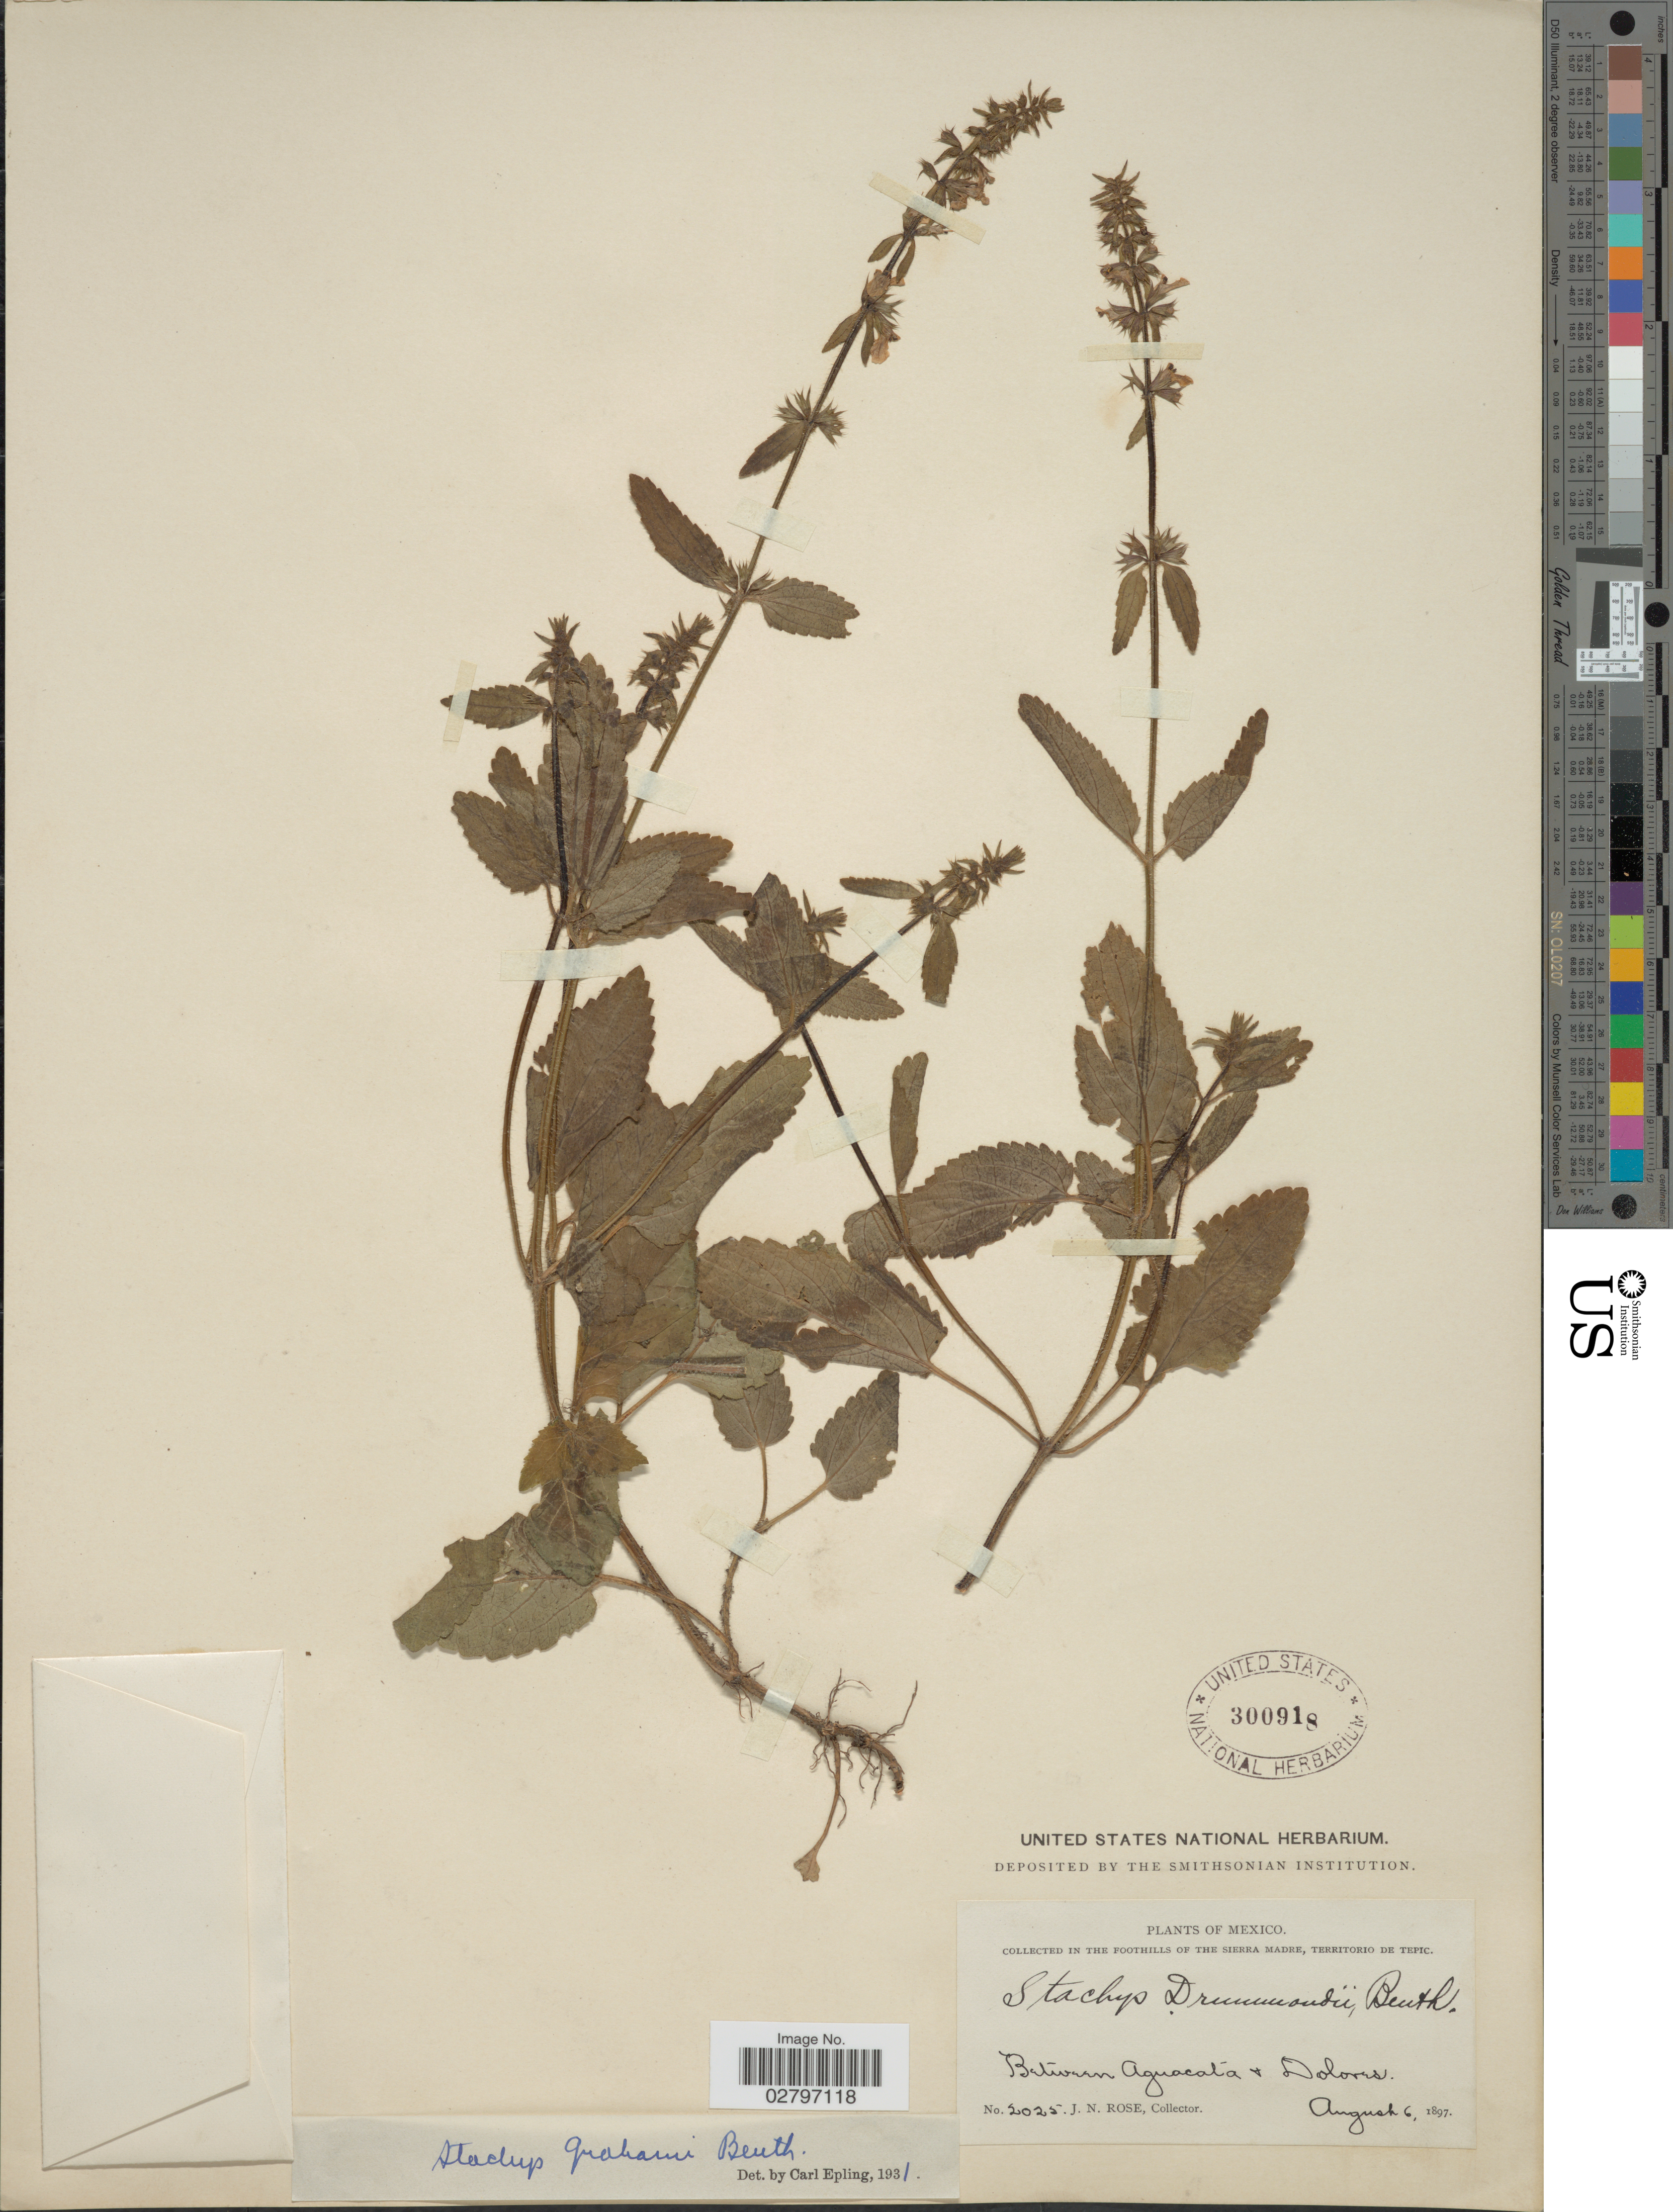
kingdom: Plantae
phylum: Tracheophyta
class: Magnoliopsida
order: Lamiales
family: Lamiaceae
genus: Stachys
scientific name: Stachys grahami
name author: Benth.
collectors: J. N. Rose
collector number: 2025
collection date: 1897-08-06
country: Mexico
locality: The foothills of the Sierra Madre, territorio de Tepic. Between Aguacata & Dolores.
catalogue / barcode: US 300918